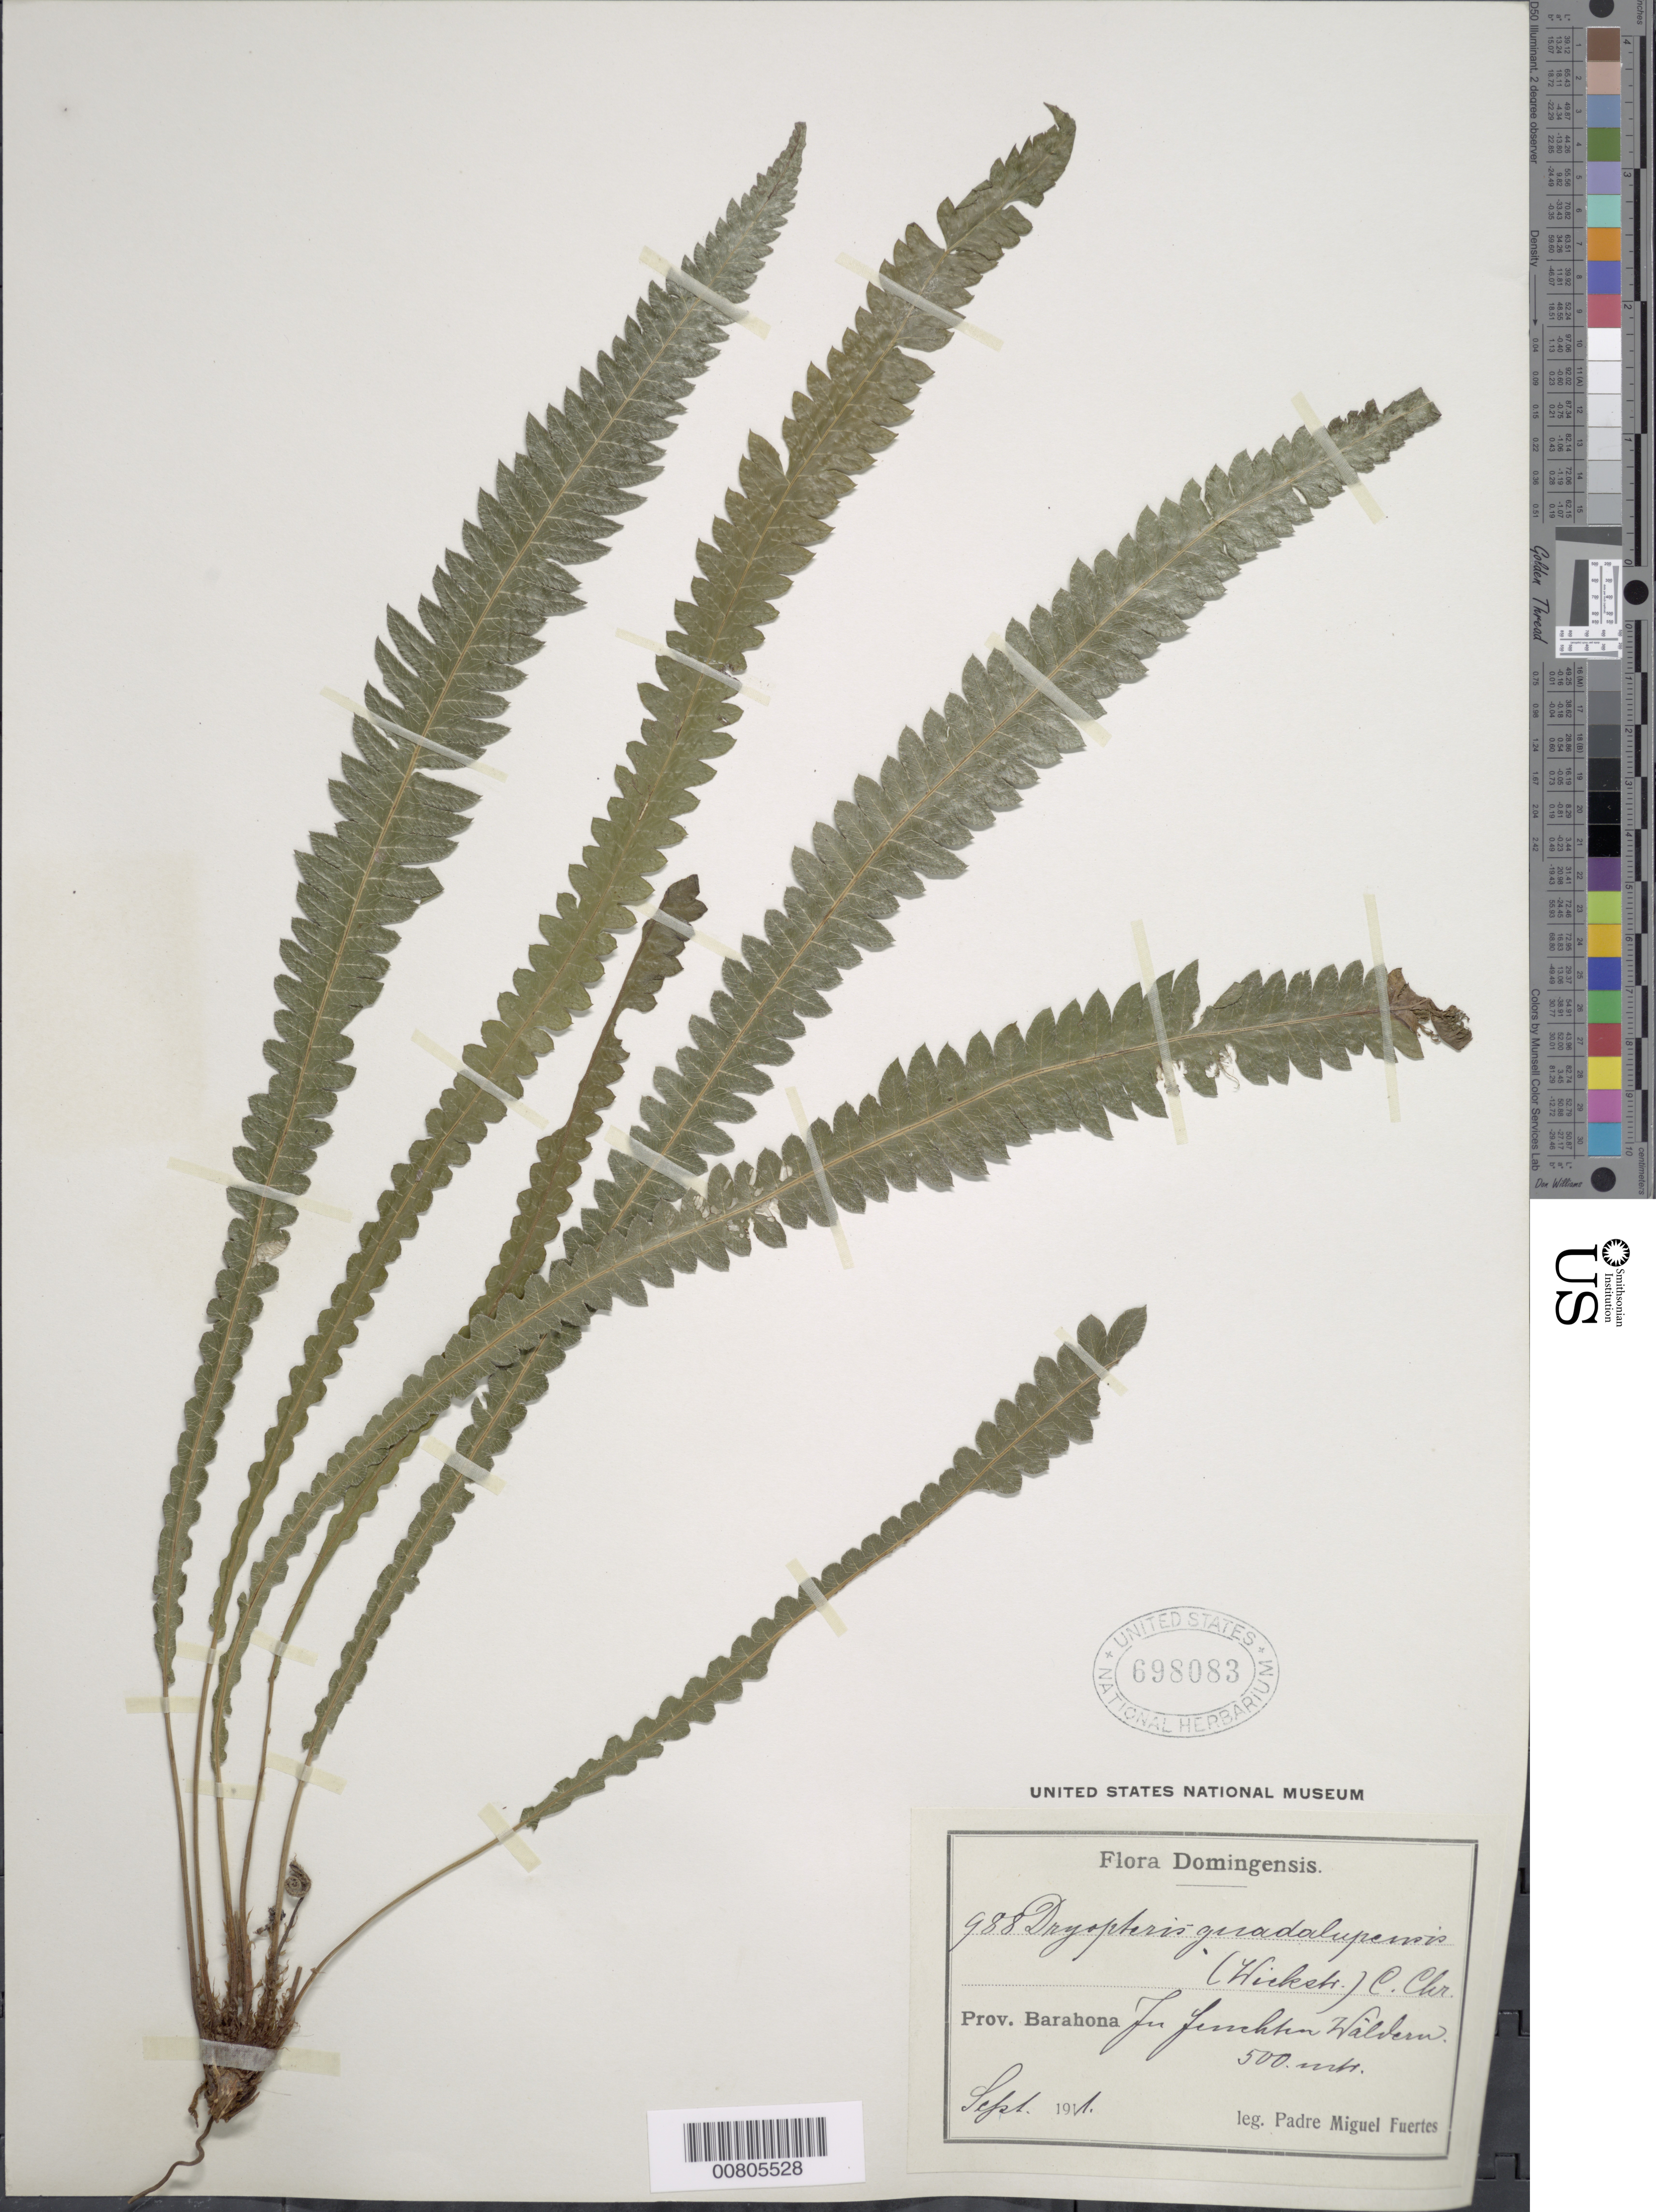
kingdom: Plantae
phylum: Tracheophyta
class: Polypodiopsida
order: Polypodiales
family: Thelypteridaceae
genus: Goniopteris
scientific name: Goniopteris scolopendrioides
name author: (L.) C. Presl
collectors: M. D. Fuertes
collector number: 988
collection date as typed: Sep 1911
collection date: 1911-09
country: Dominican Republic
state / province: Barahona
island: Hispaniola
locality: Waldern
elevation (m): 500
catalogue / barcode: US 698083